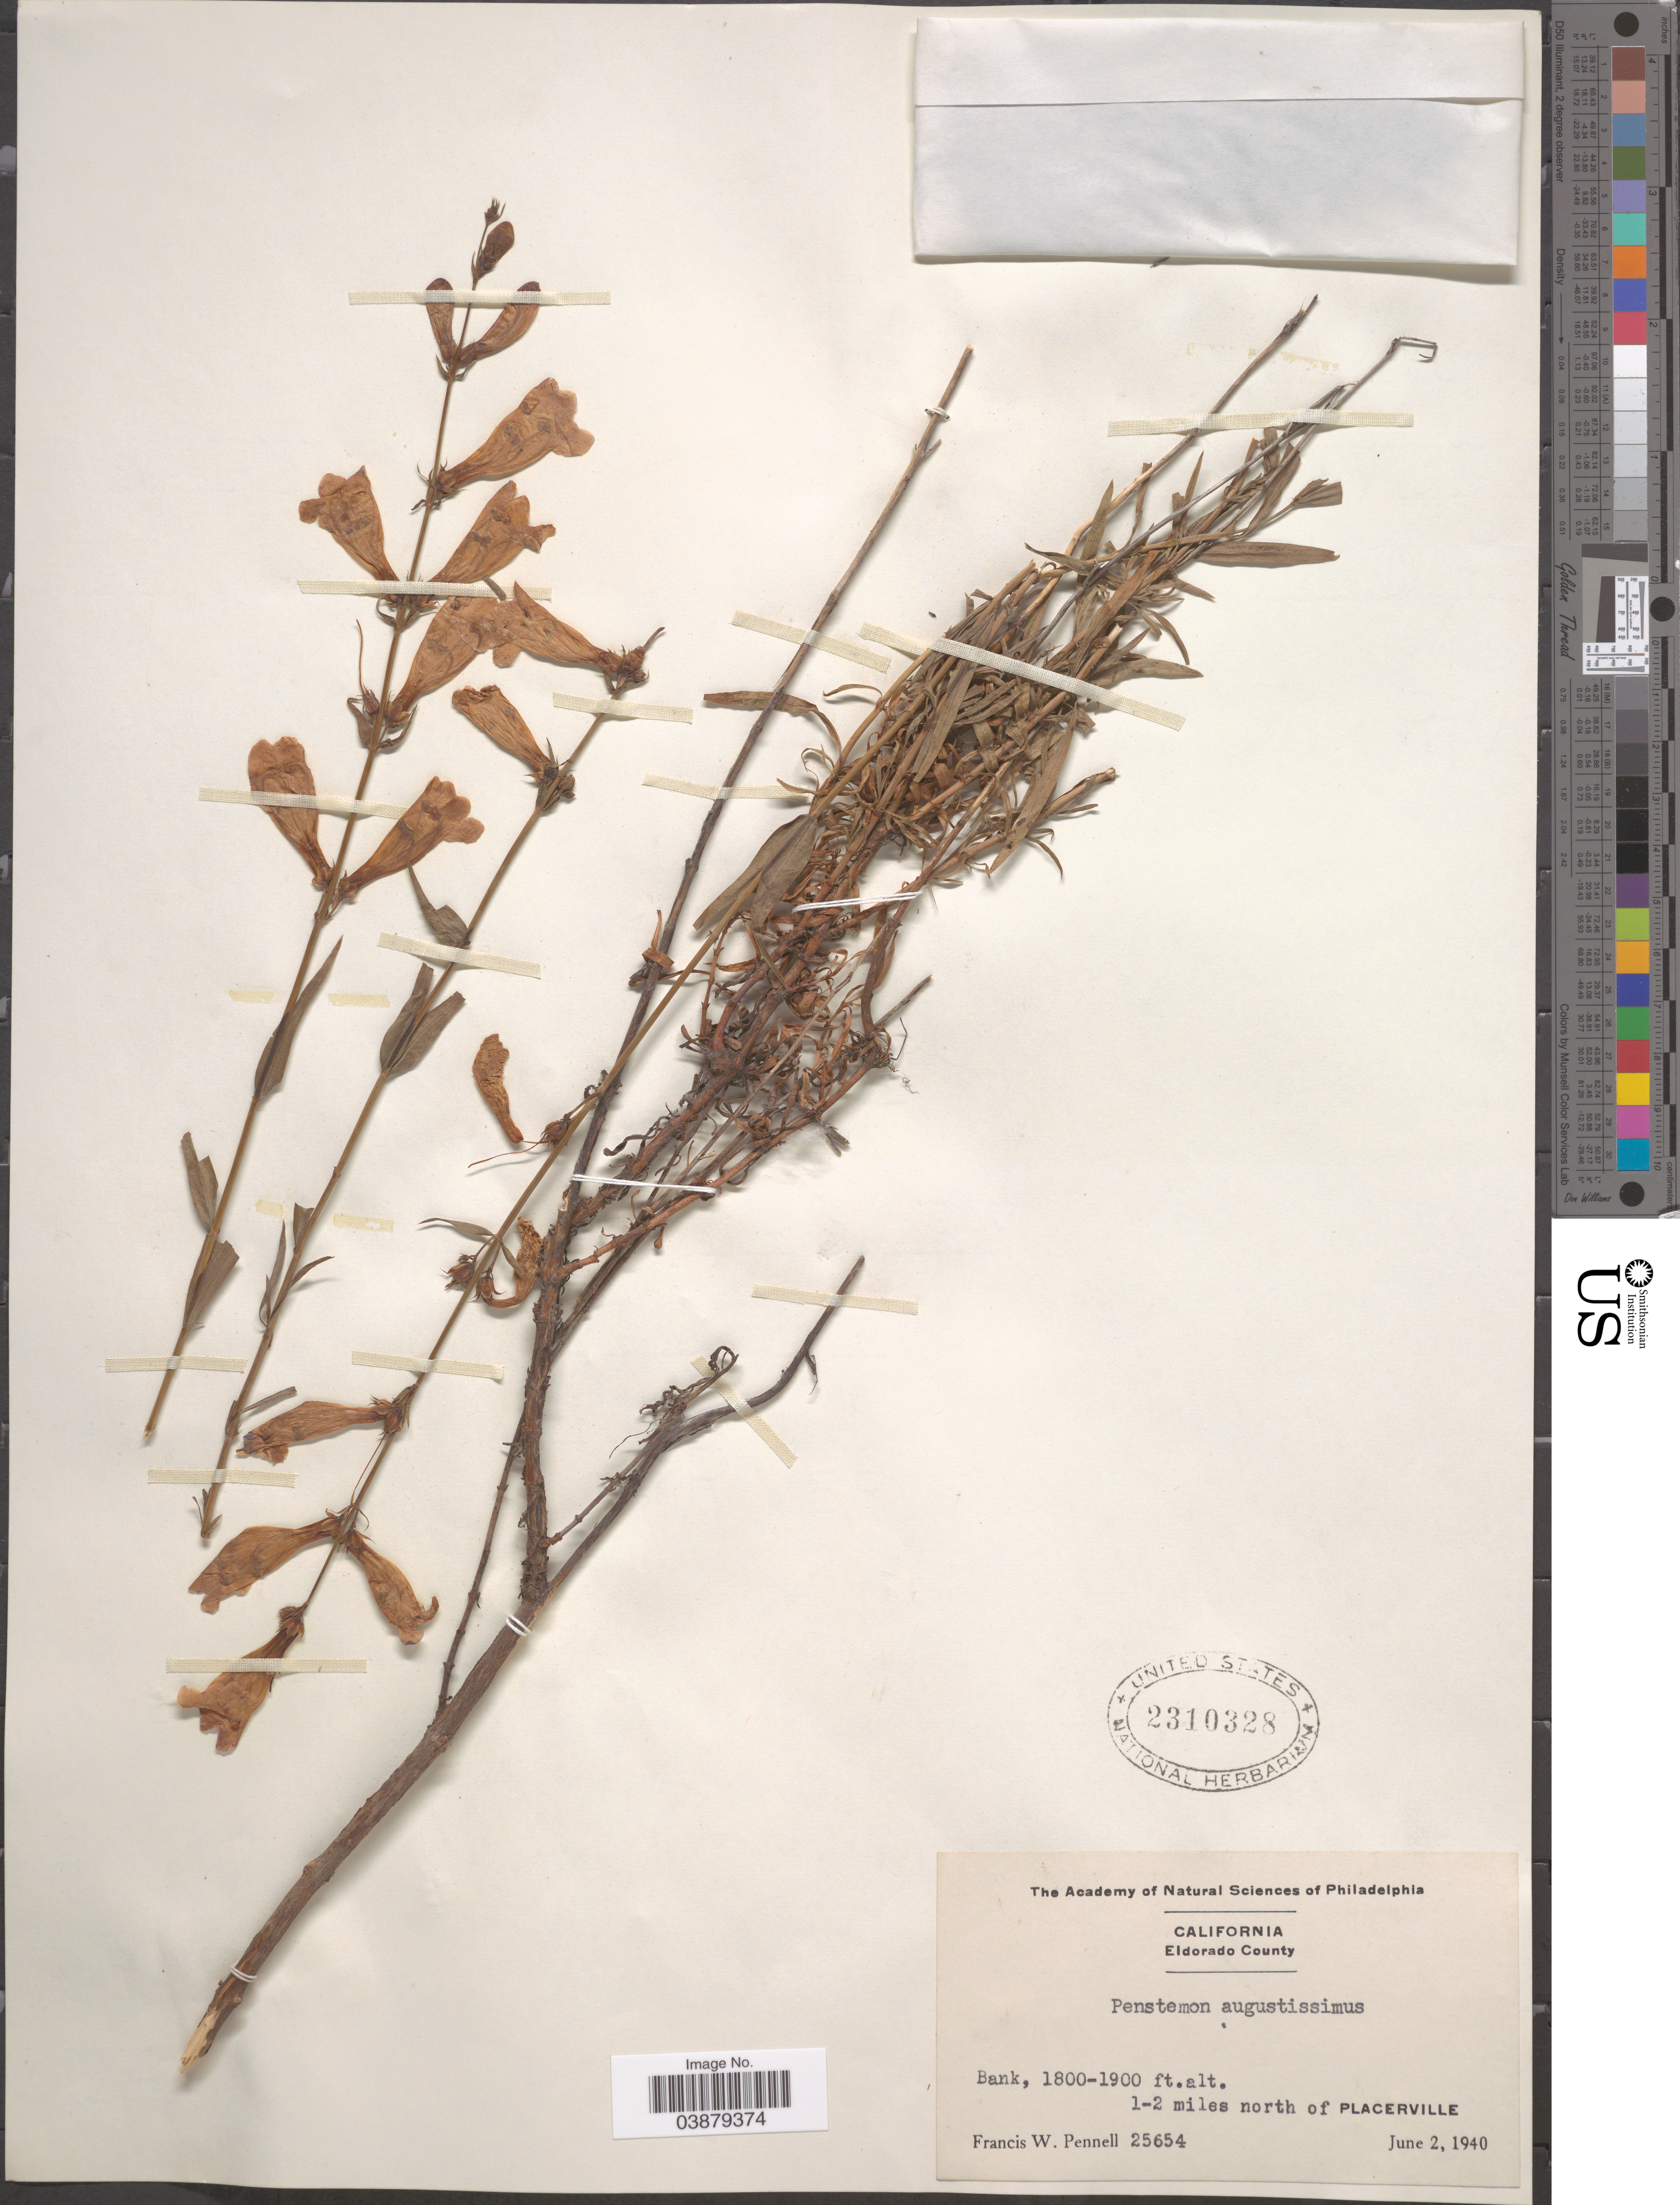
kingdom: Plantae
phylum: Tracheophyta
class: Magnoliopsida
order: Lamiales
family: Plantaginaceae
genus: Penstemon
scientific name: Penstemon sp.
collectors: F. W. Pennell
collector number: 25654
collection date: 1940-06-02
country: United States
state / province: California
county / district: El Dorado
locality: Eldorado County. Bank, 1-2 miles north of Placerville.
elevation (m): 549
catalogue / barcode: US 2310328